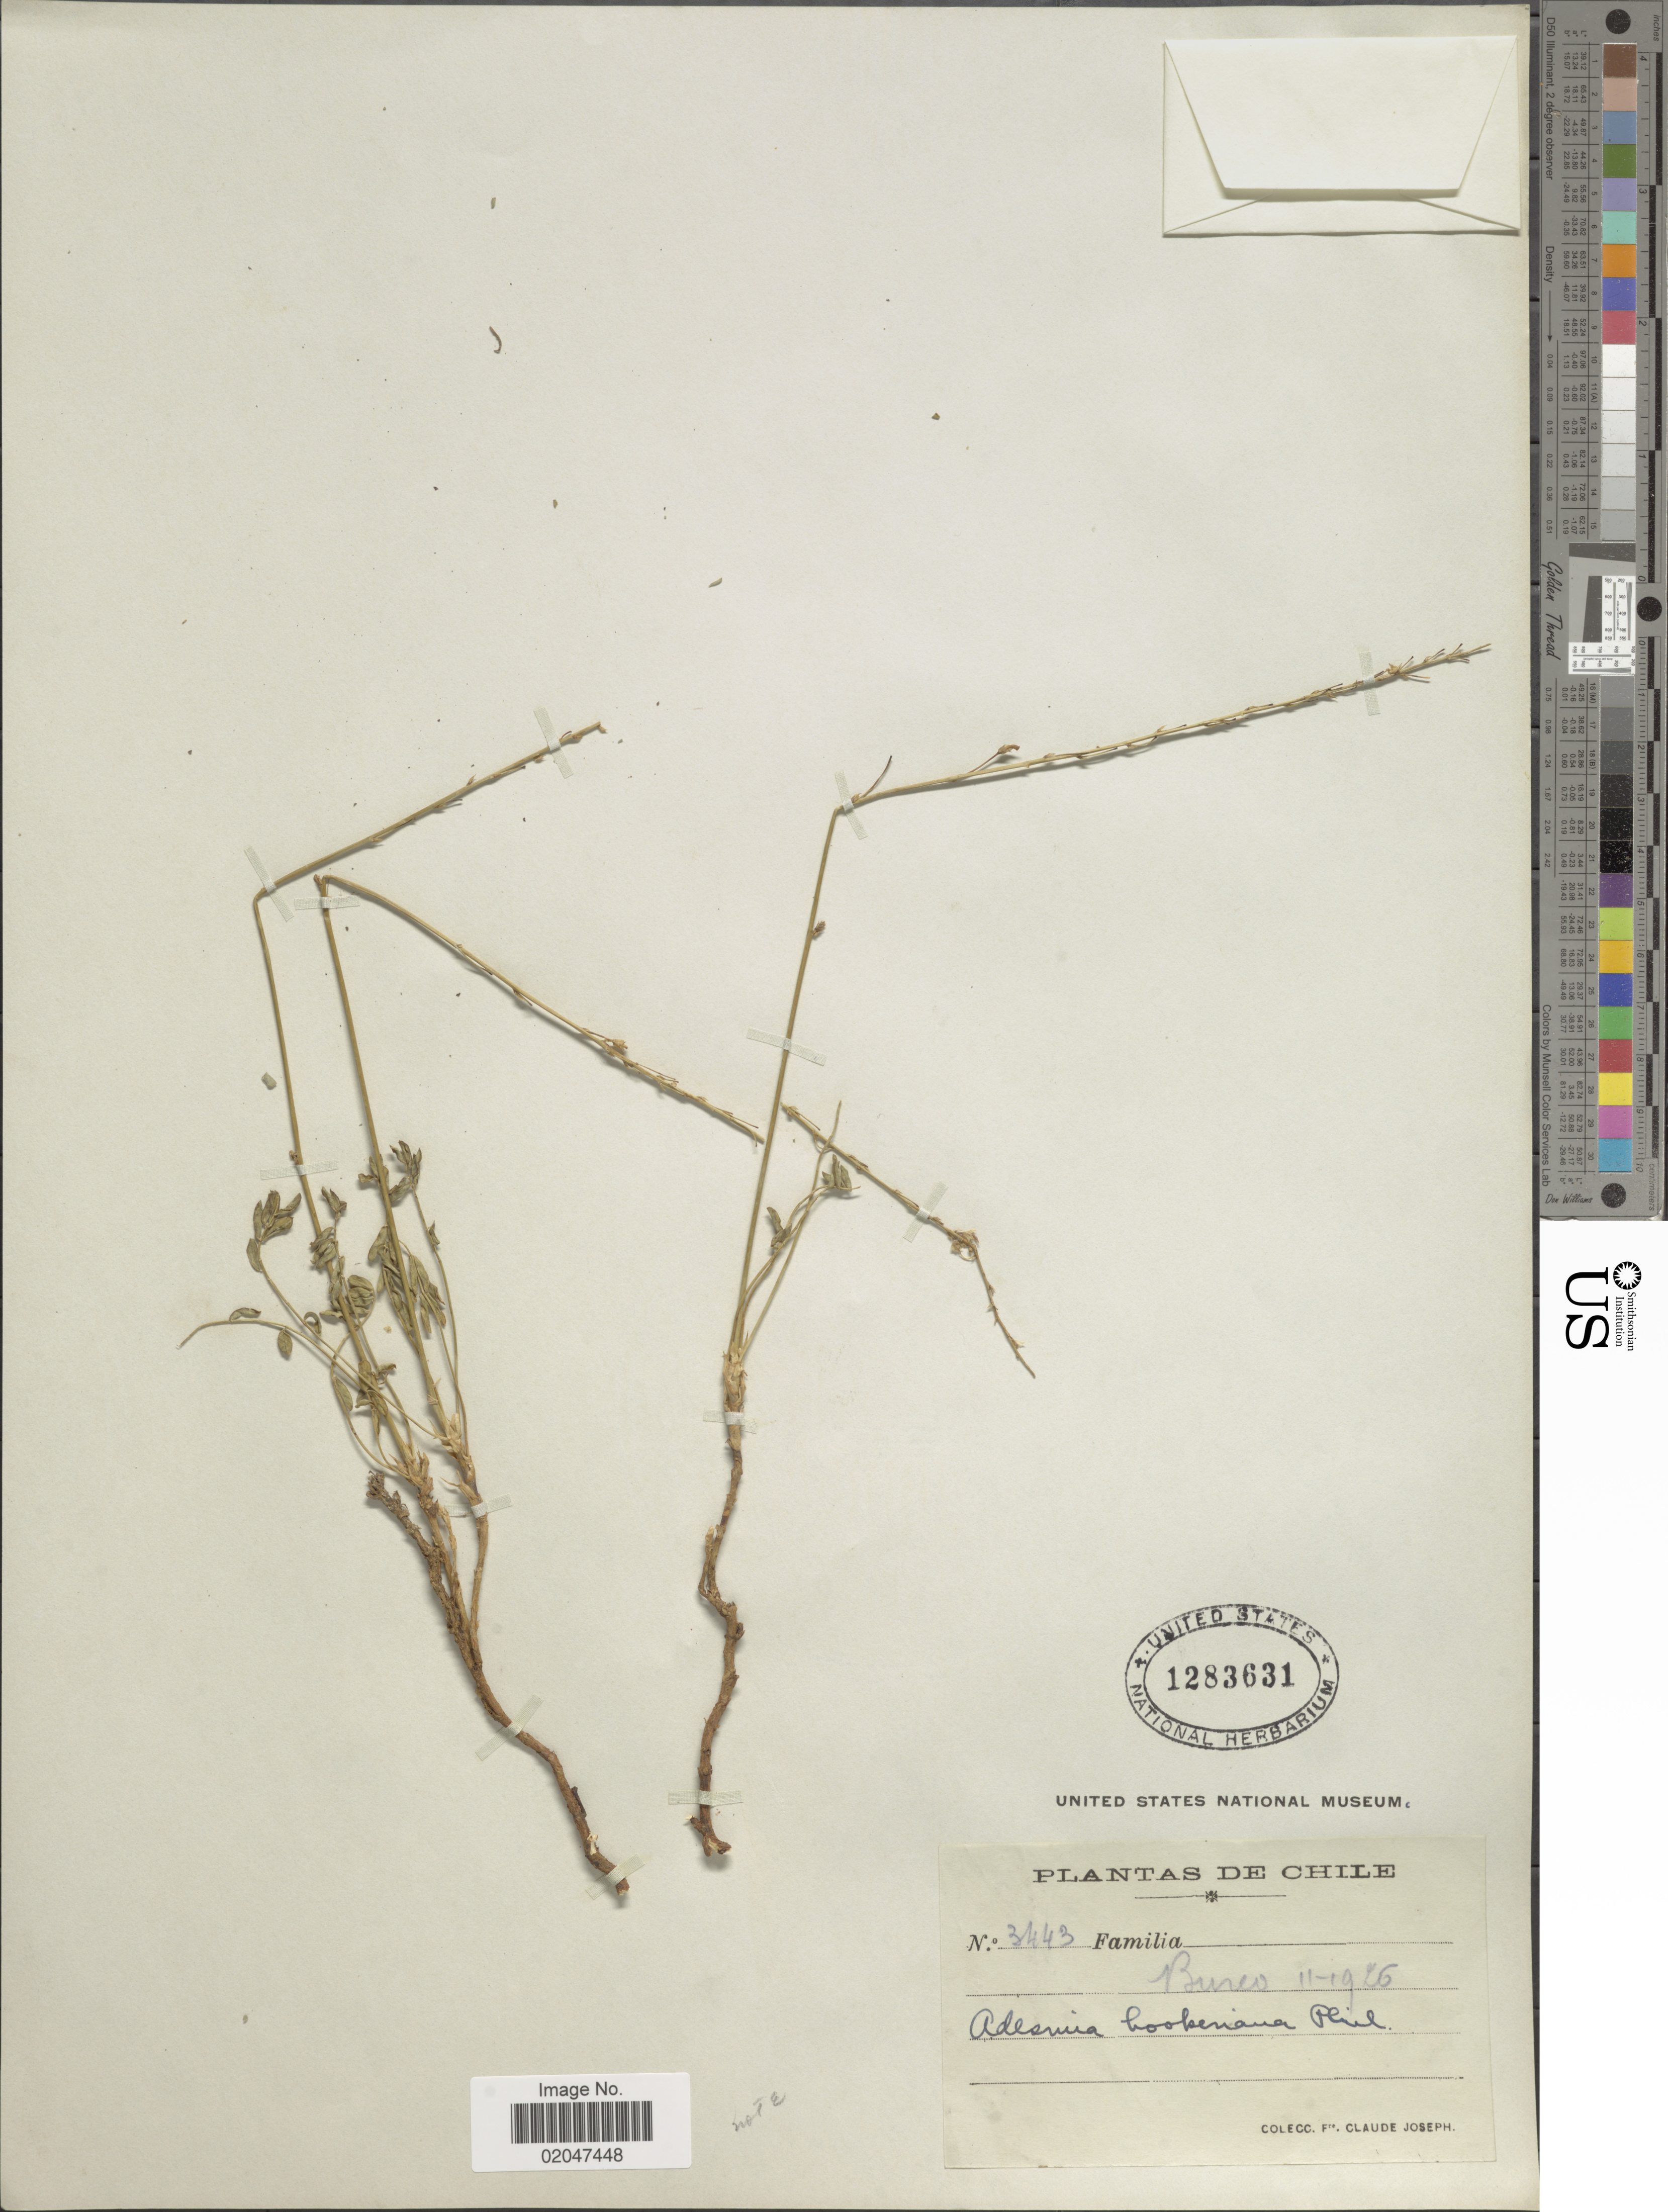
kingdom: Plantae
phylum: Tracheophyta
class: Magnoliopsida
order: Fabales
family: Fabaceae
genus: Adesmia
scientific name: Adesmia sp.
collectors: Bro. Claude-Joseph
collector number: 3443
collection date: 1926-11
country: Chile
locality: Bureo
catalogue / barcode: US 1283631